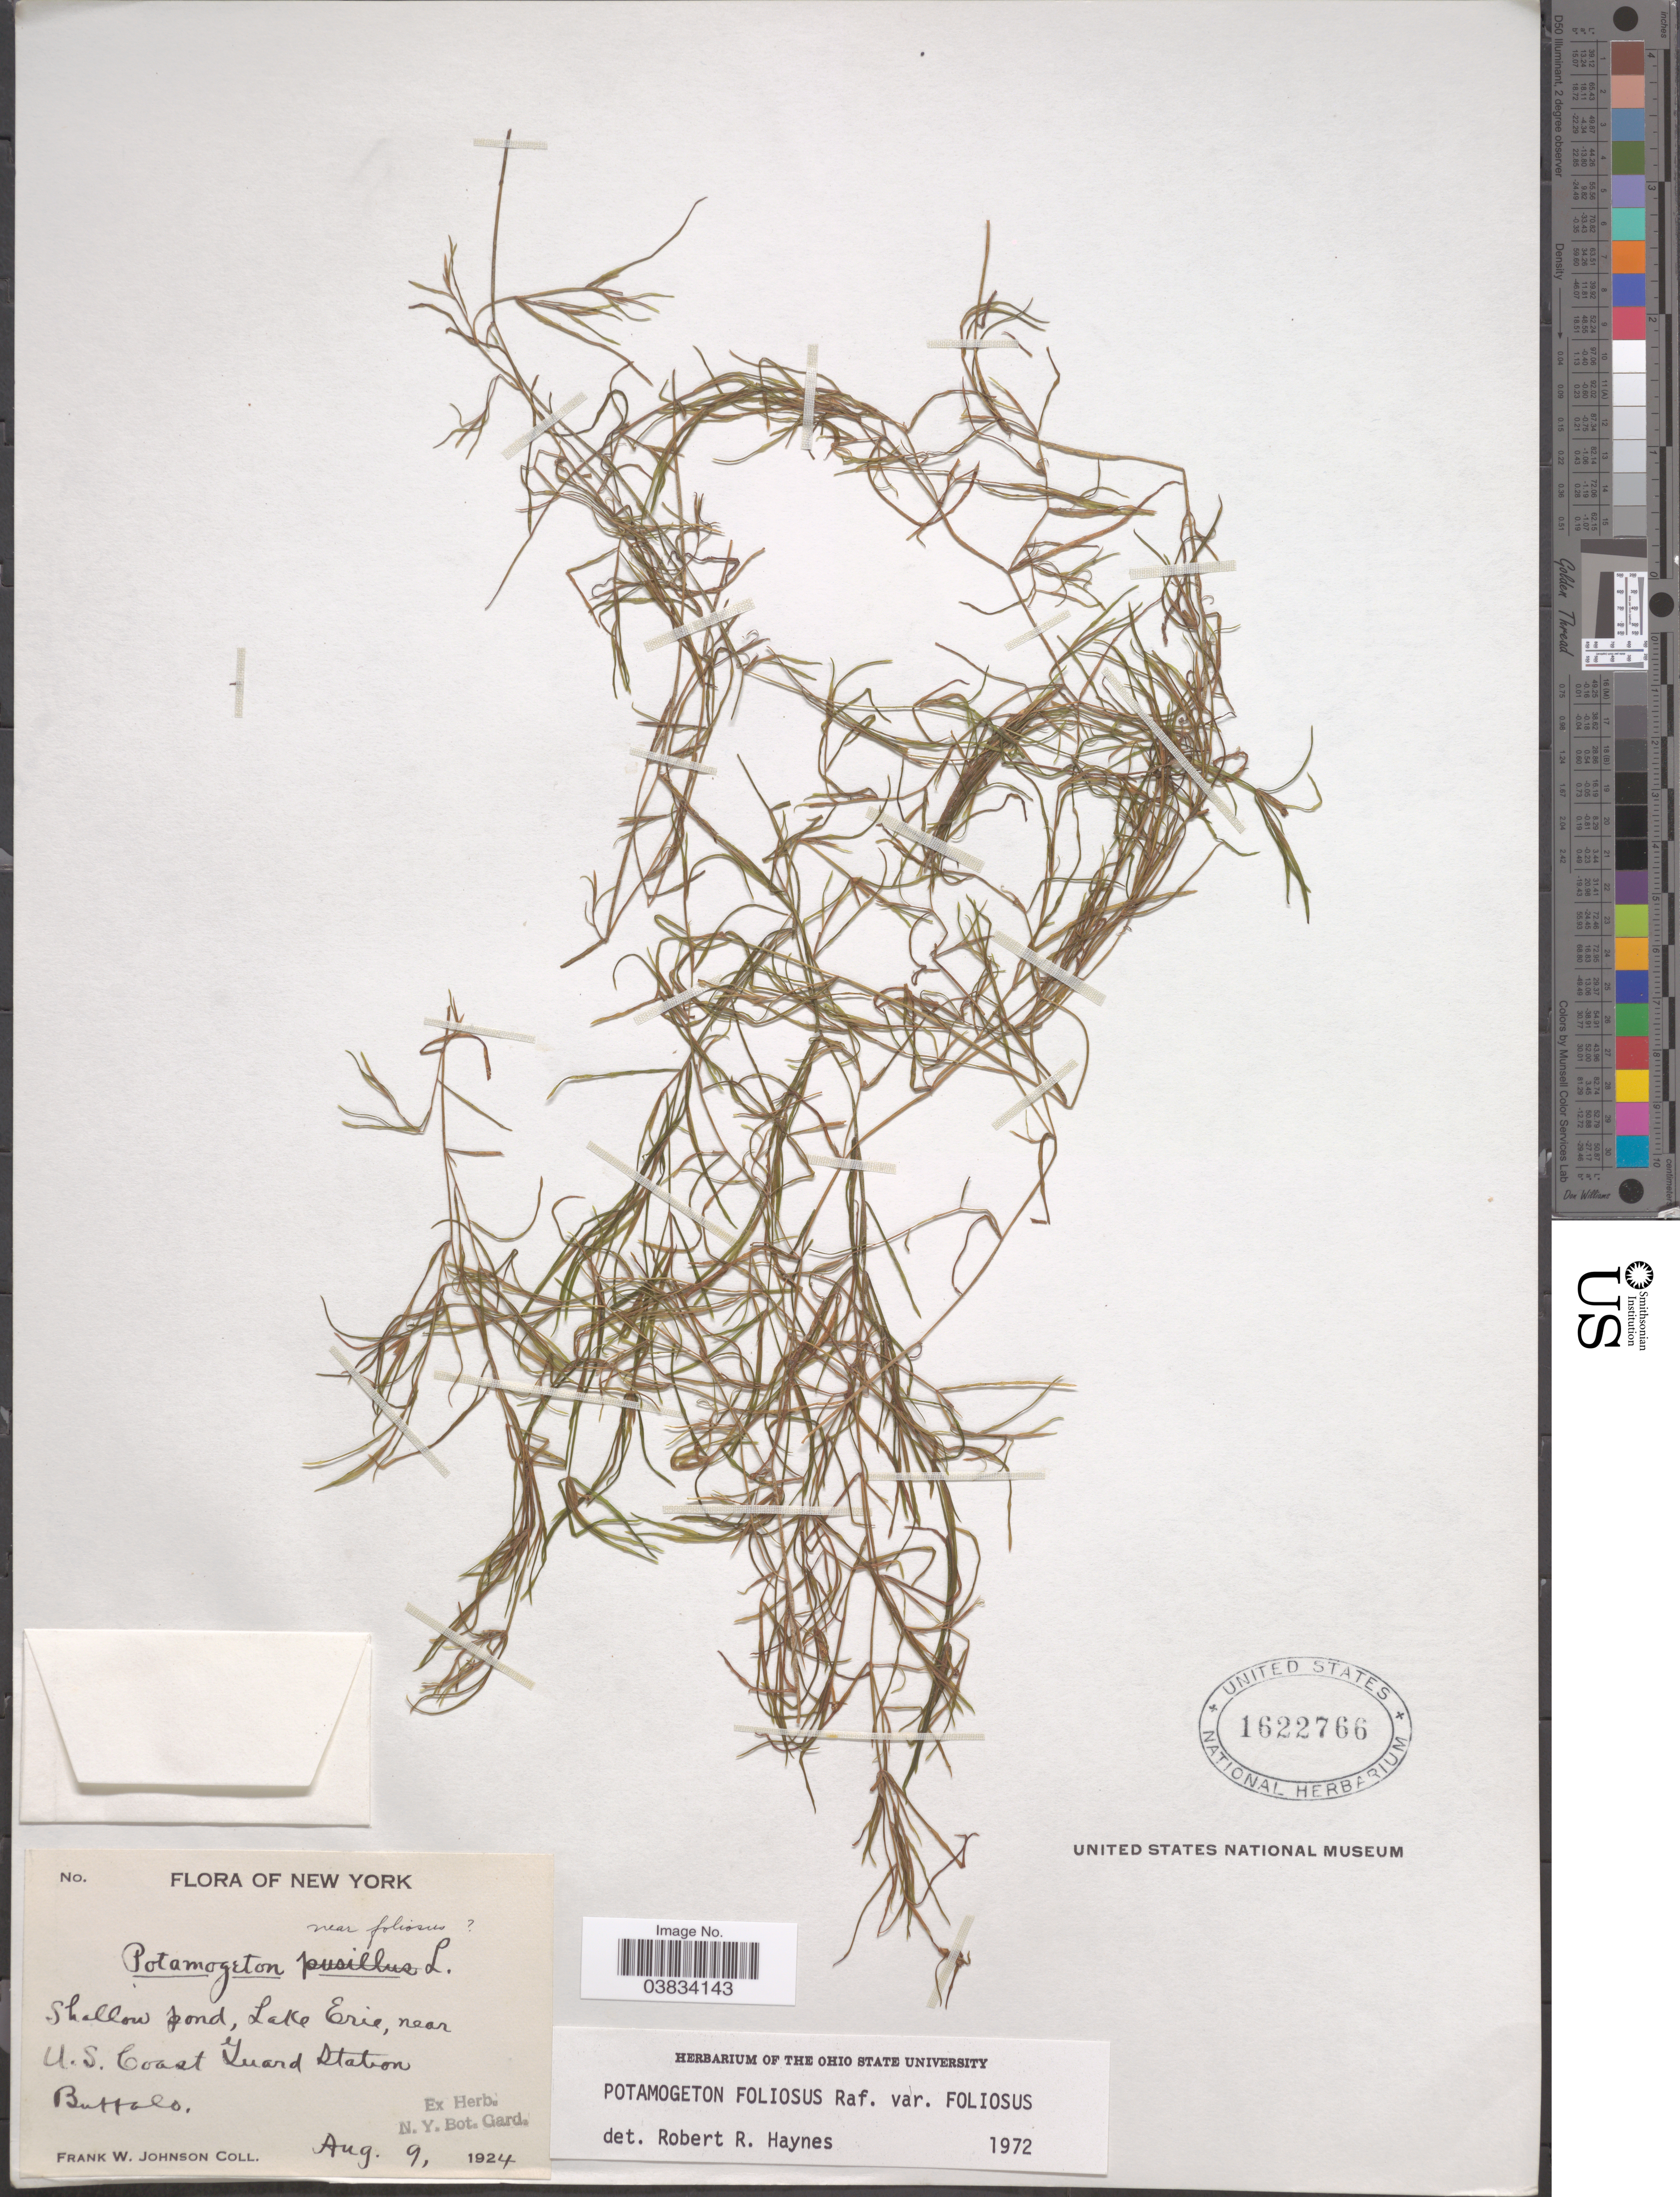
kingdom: Plantae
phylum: Tracheophyta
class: Liliopsida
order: Alismatales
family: Potamogetonaceae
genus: Potamogeton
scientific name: Potamogeton foliosus var. foliosus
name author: Raf.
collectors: F. W. Johnson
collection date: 1924-08-09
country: United States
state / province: New York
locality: Lake Erie, near U.S. Coast Guard Station. Buffalo.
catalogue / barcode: US 1622766